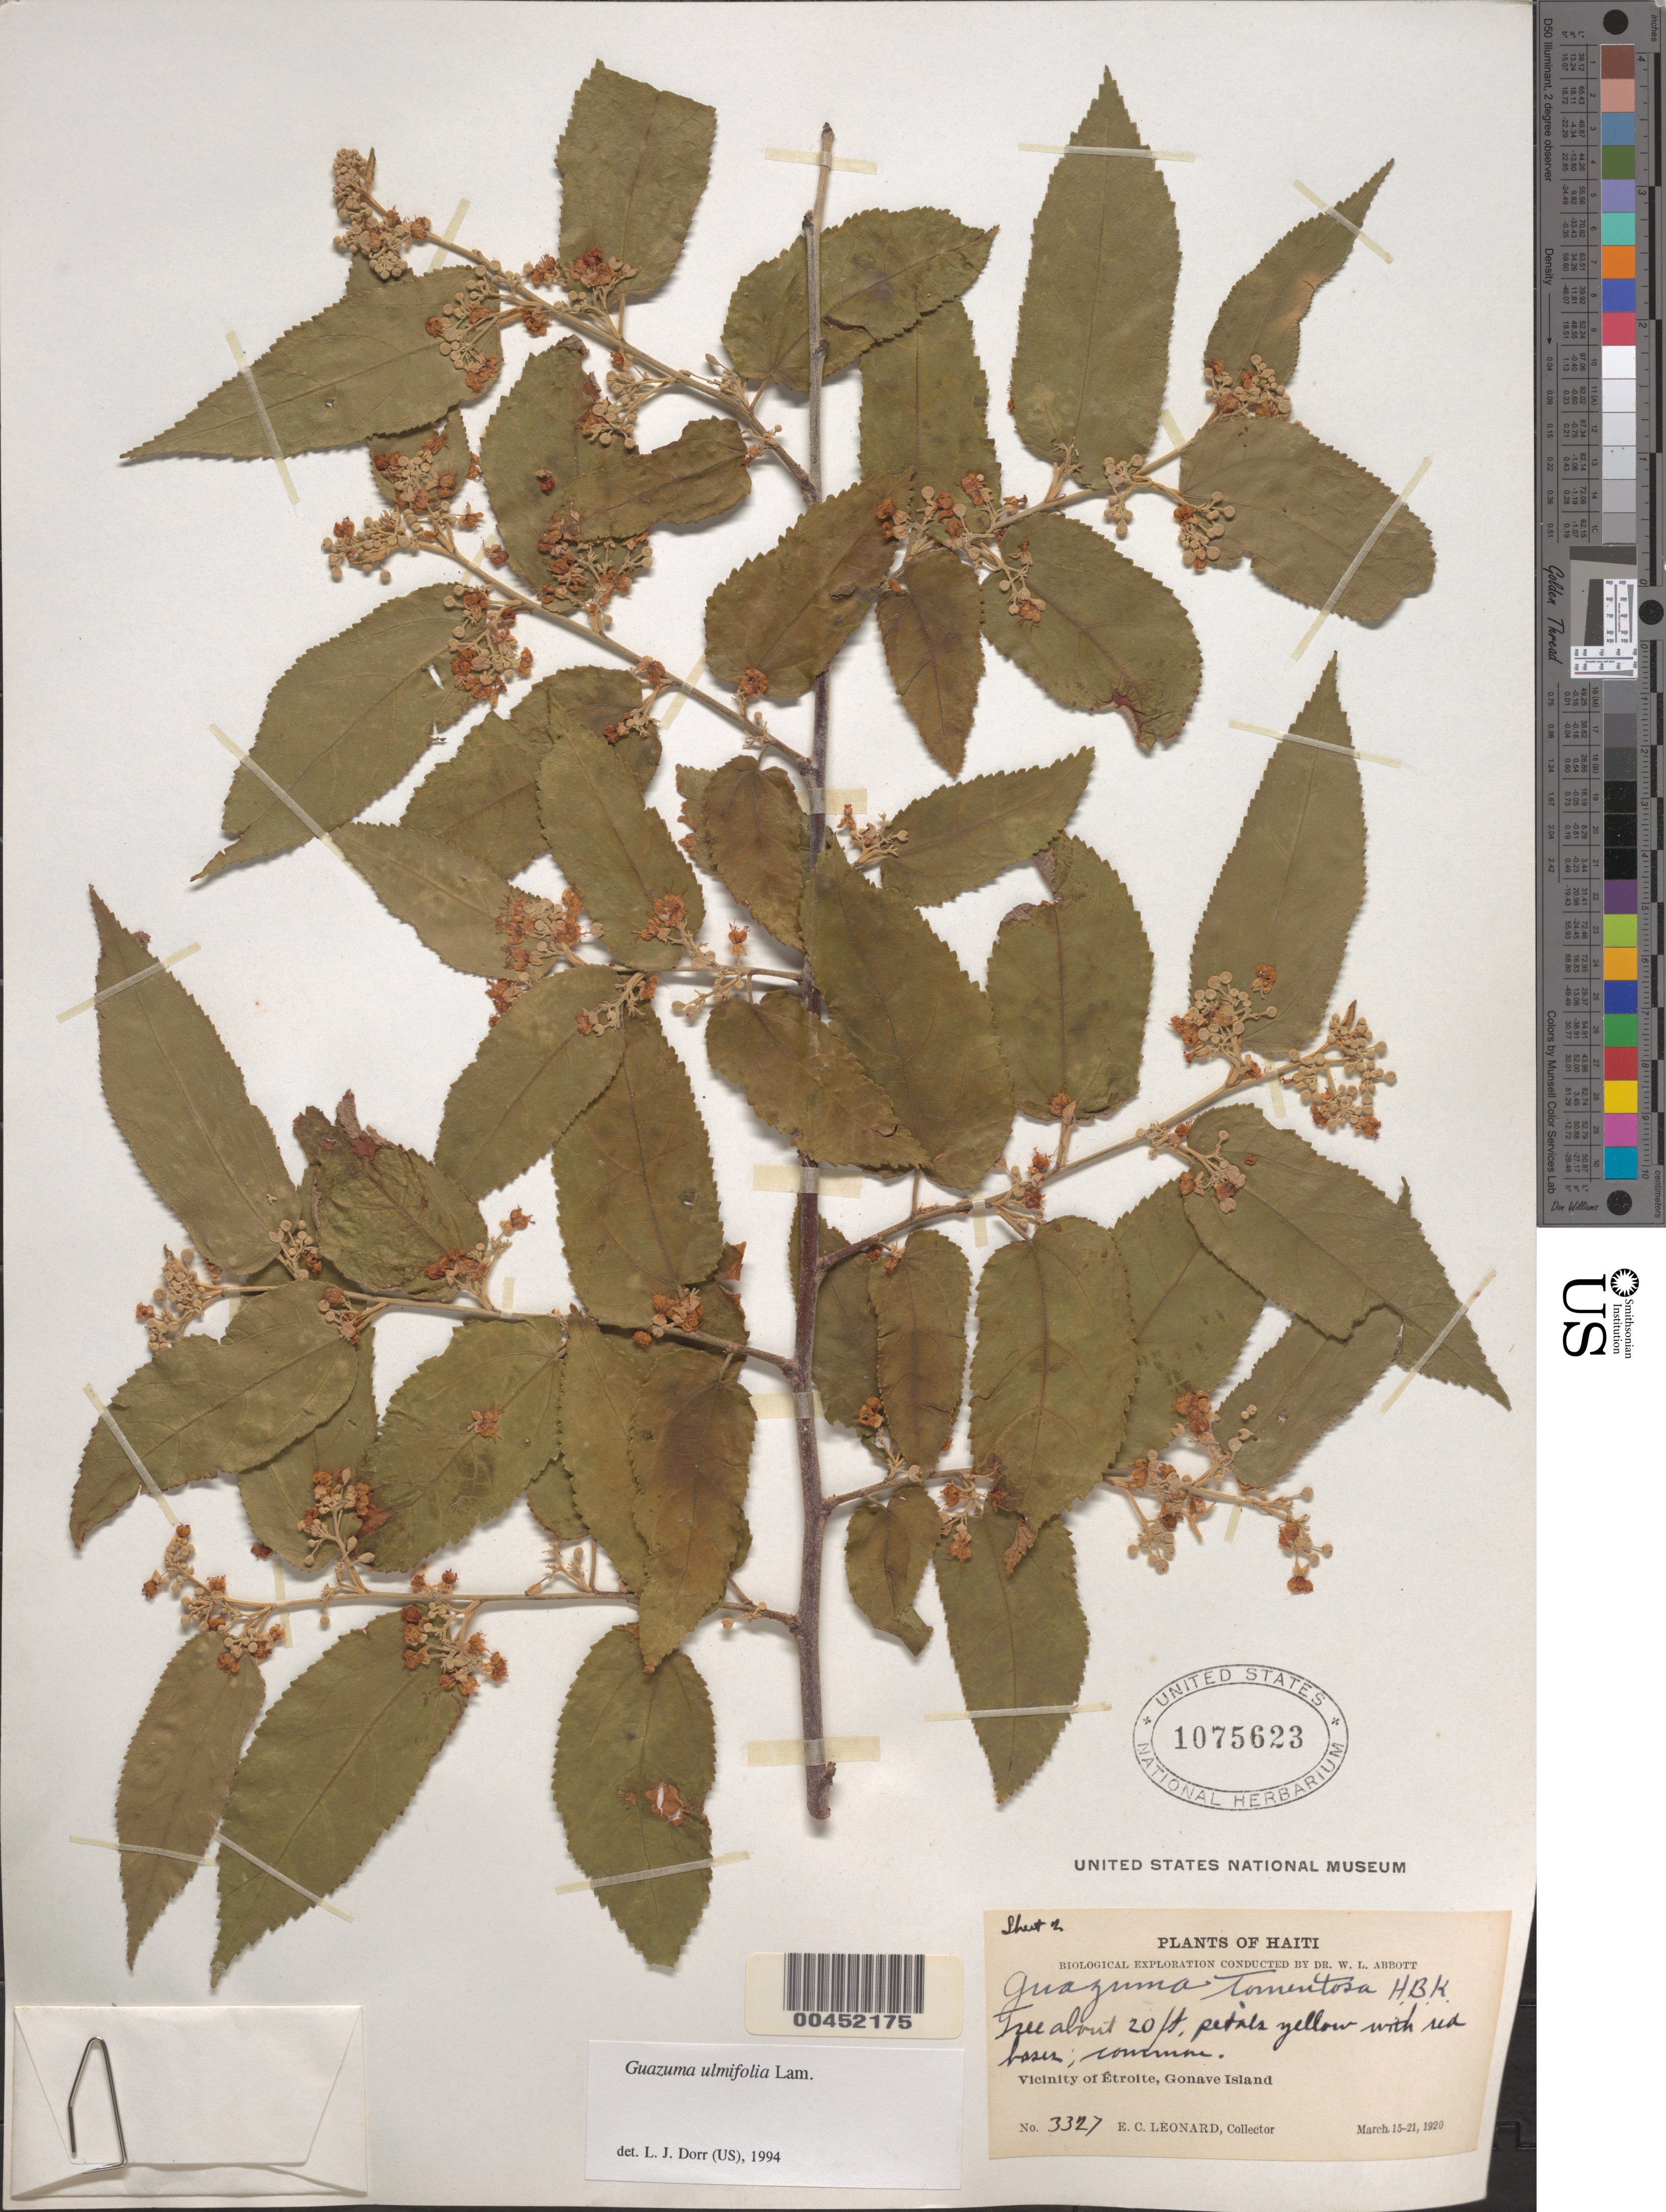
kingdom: Plantae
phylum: Tracheophyta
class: Magnoliopsida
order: Malvales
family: Malvaceae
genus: Guazuma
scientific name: Guazuma ulmifolia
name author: Lam.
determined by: Dorr, L. J., (BOT), Smithsonian Institution - National Museum of Natural History (UNITED STATES)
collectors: E. C. Leonard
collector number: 3327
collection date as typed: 15 Mar 1920 to 21 Mar 1920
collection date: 1920-03-15/1920-03-21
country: Haiti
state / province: Ouest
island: Gonave Island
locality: Vicinity of Étroite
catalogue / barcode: US 1075623